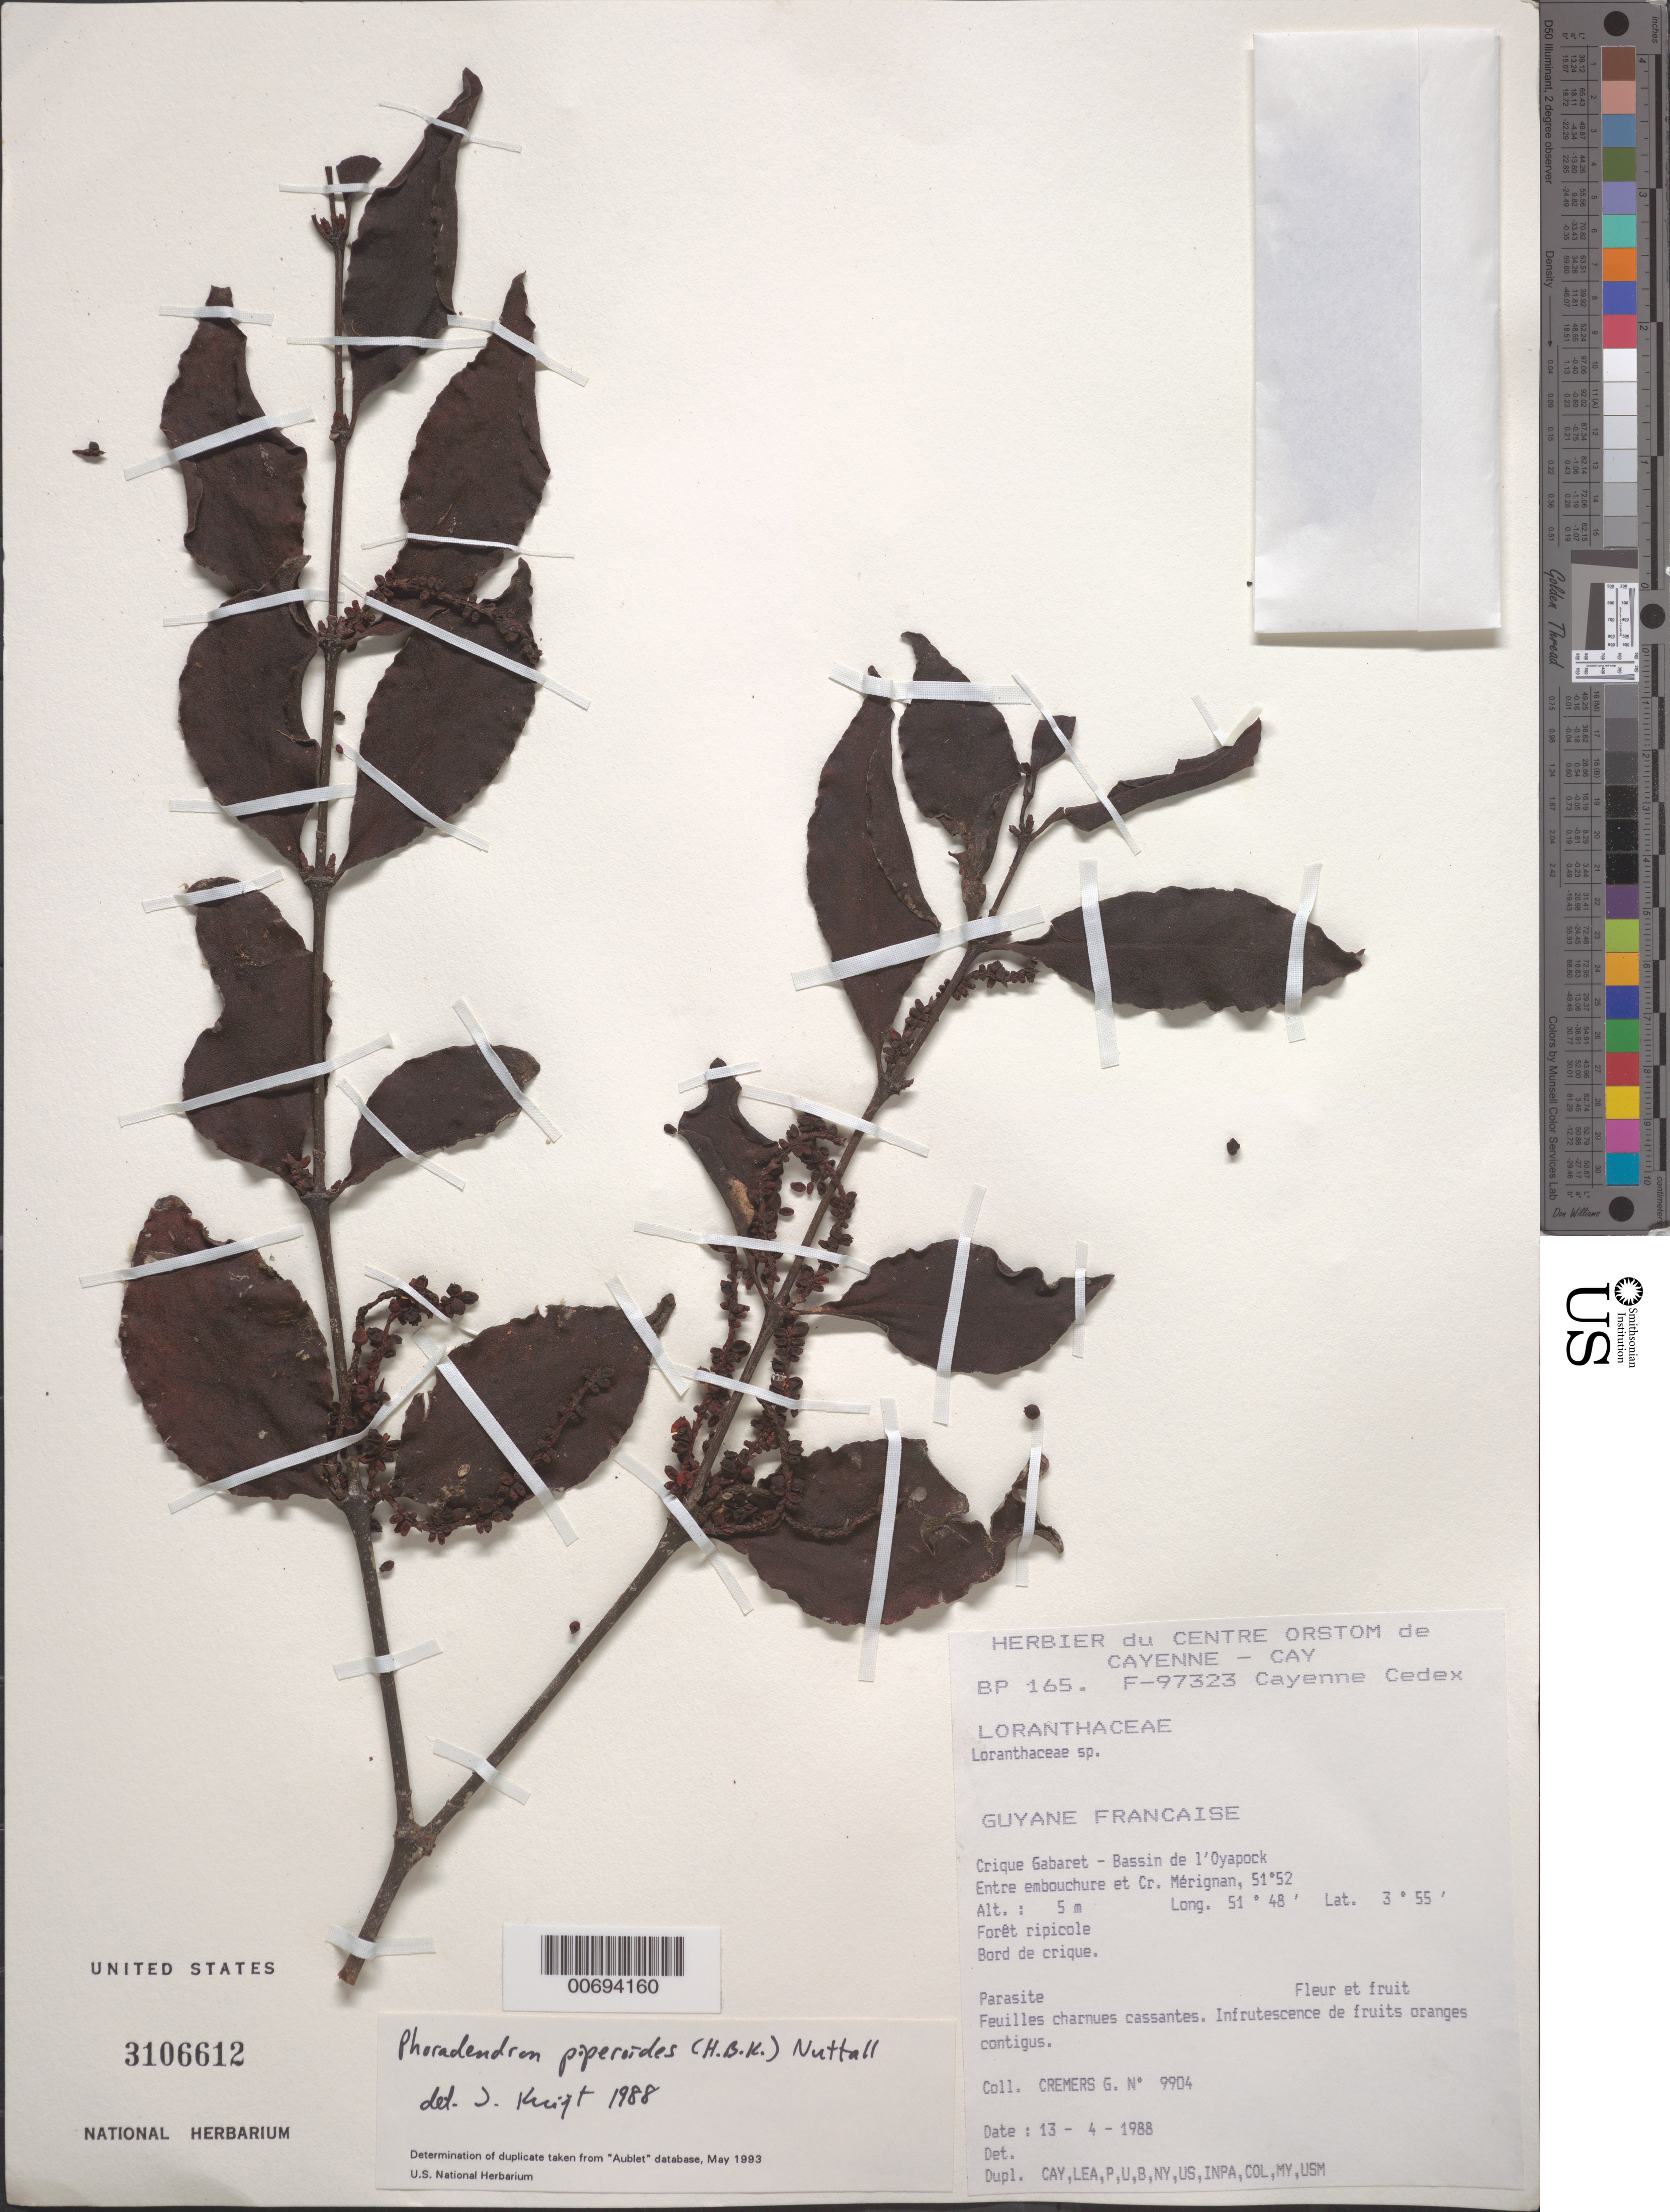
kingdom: Plantae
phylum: Tracheophyta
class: Magnoliopsida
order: Santalales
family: Viscaceae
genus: Phoradendron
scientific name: Phoradendron piperoides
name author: (Kunth) Trel.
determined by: Kuijt, Job, (CANADA)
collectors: G. Cremers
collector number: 9904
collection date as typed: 13-Apr-88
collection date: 1988-04-13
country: French Guiana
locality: Crique Gabaret, Bassin de l'Oyapock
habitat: Riparian forest, along creek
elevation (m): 5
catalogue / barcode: US 3106612